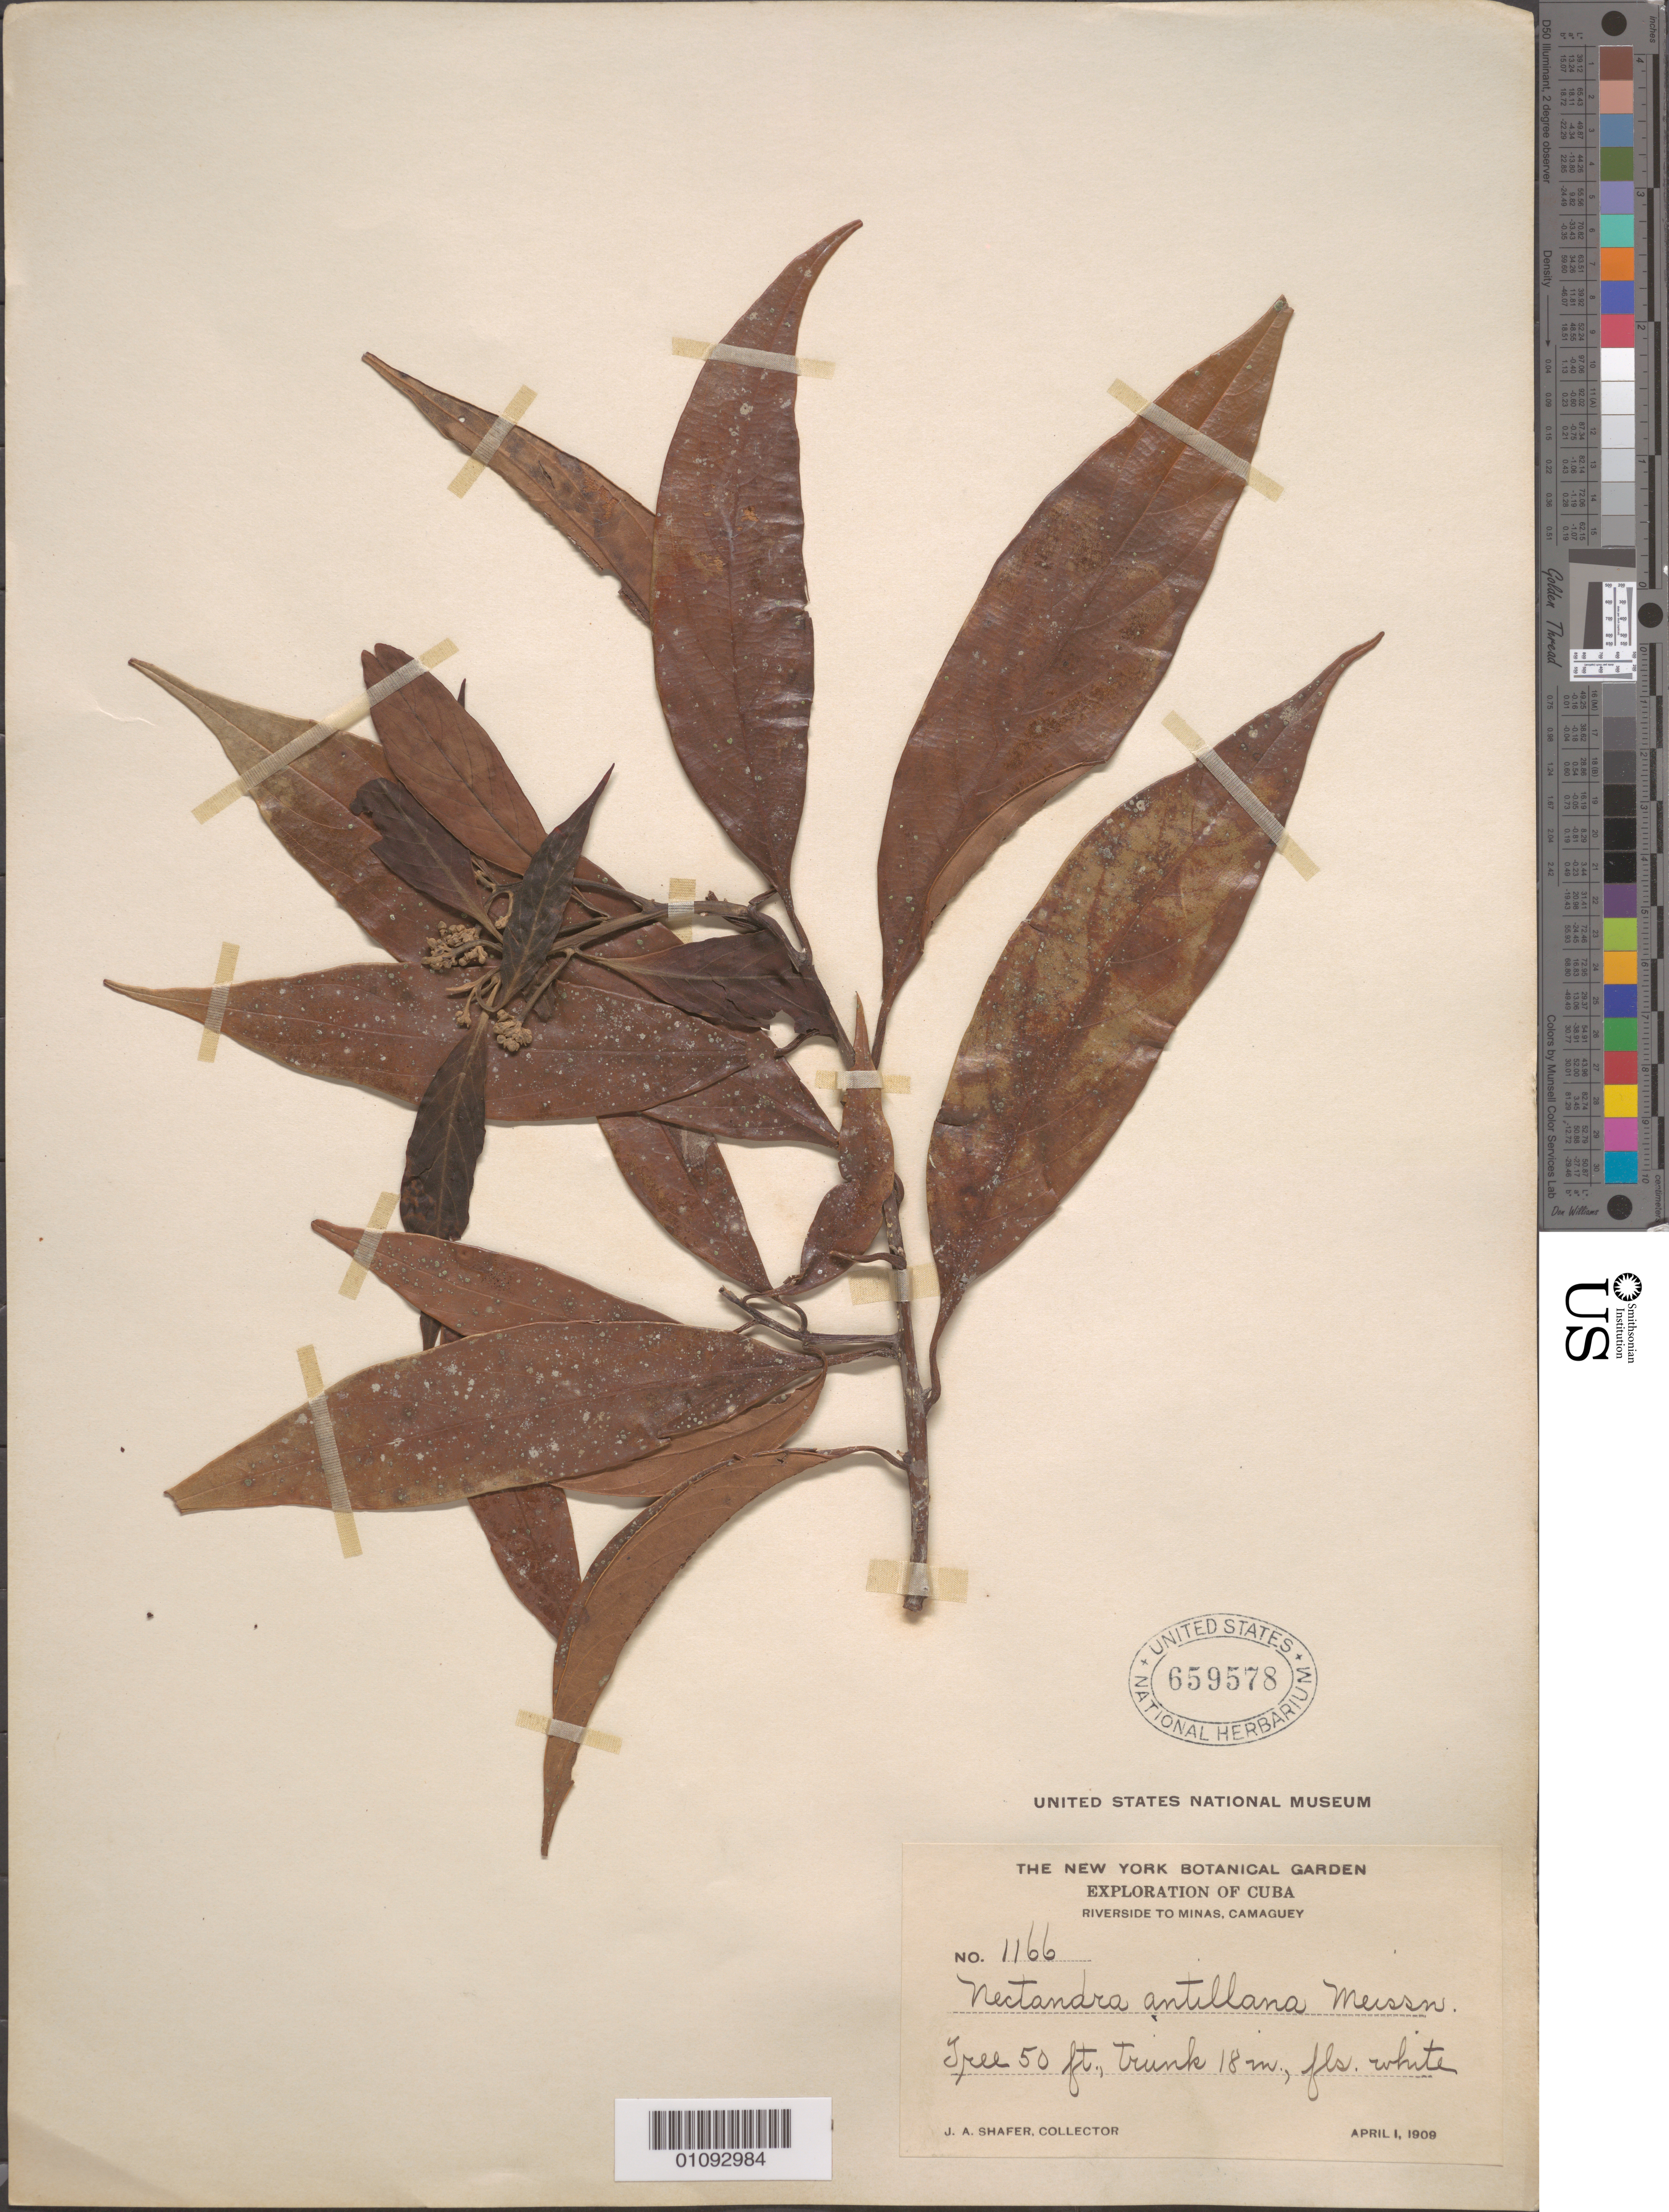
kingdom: Plantae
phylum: Tracheophyta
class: Magnoliopsida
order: Laurales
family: Lauraceae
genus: Nectandra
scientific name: Nectandra hihua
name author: (Ruiz & Pav.) Rohwer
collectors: J. A. Shafer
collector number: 1166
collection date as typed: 01 Apr 1909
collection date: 1909-04-01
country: Cuba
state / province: Camagüey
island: Cuba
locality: Riverside to Minas, Camaguey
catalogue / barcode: US 659578